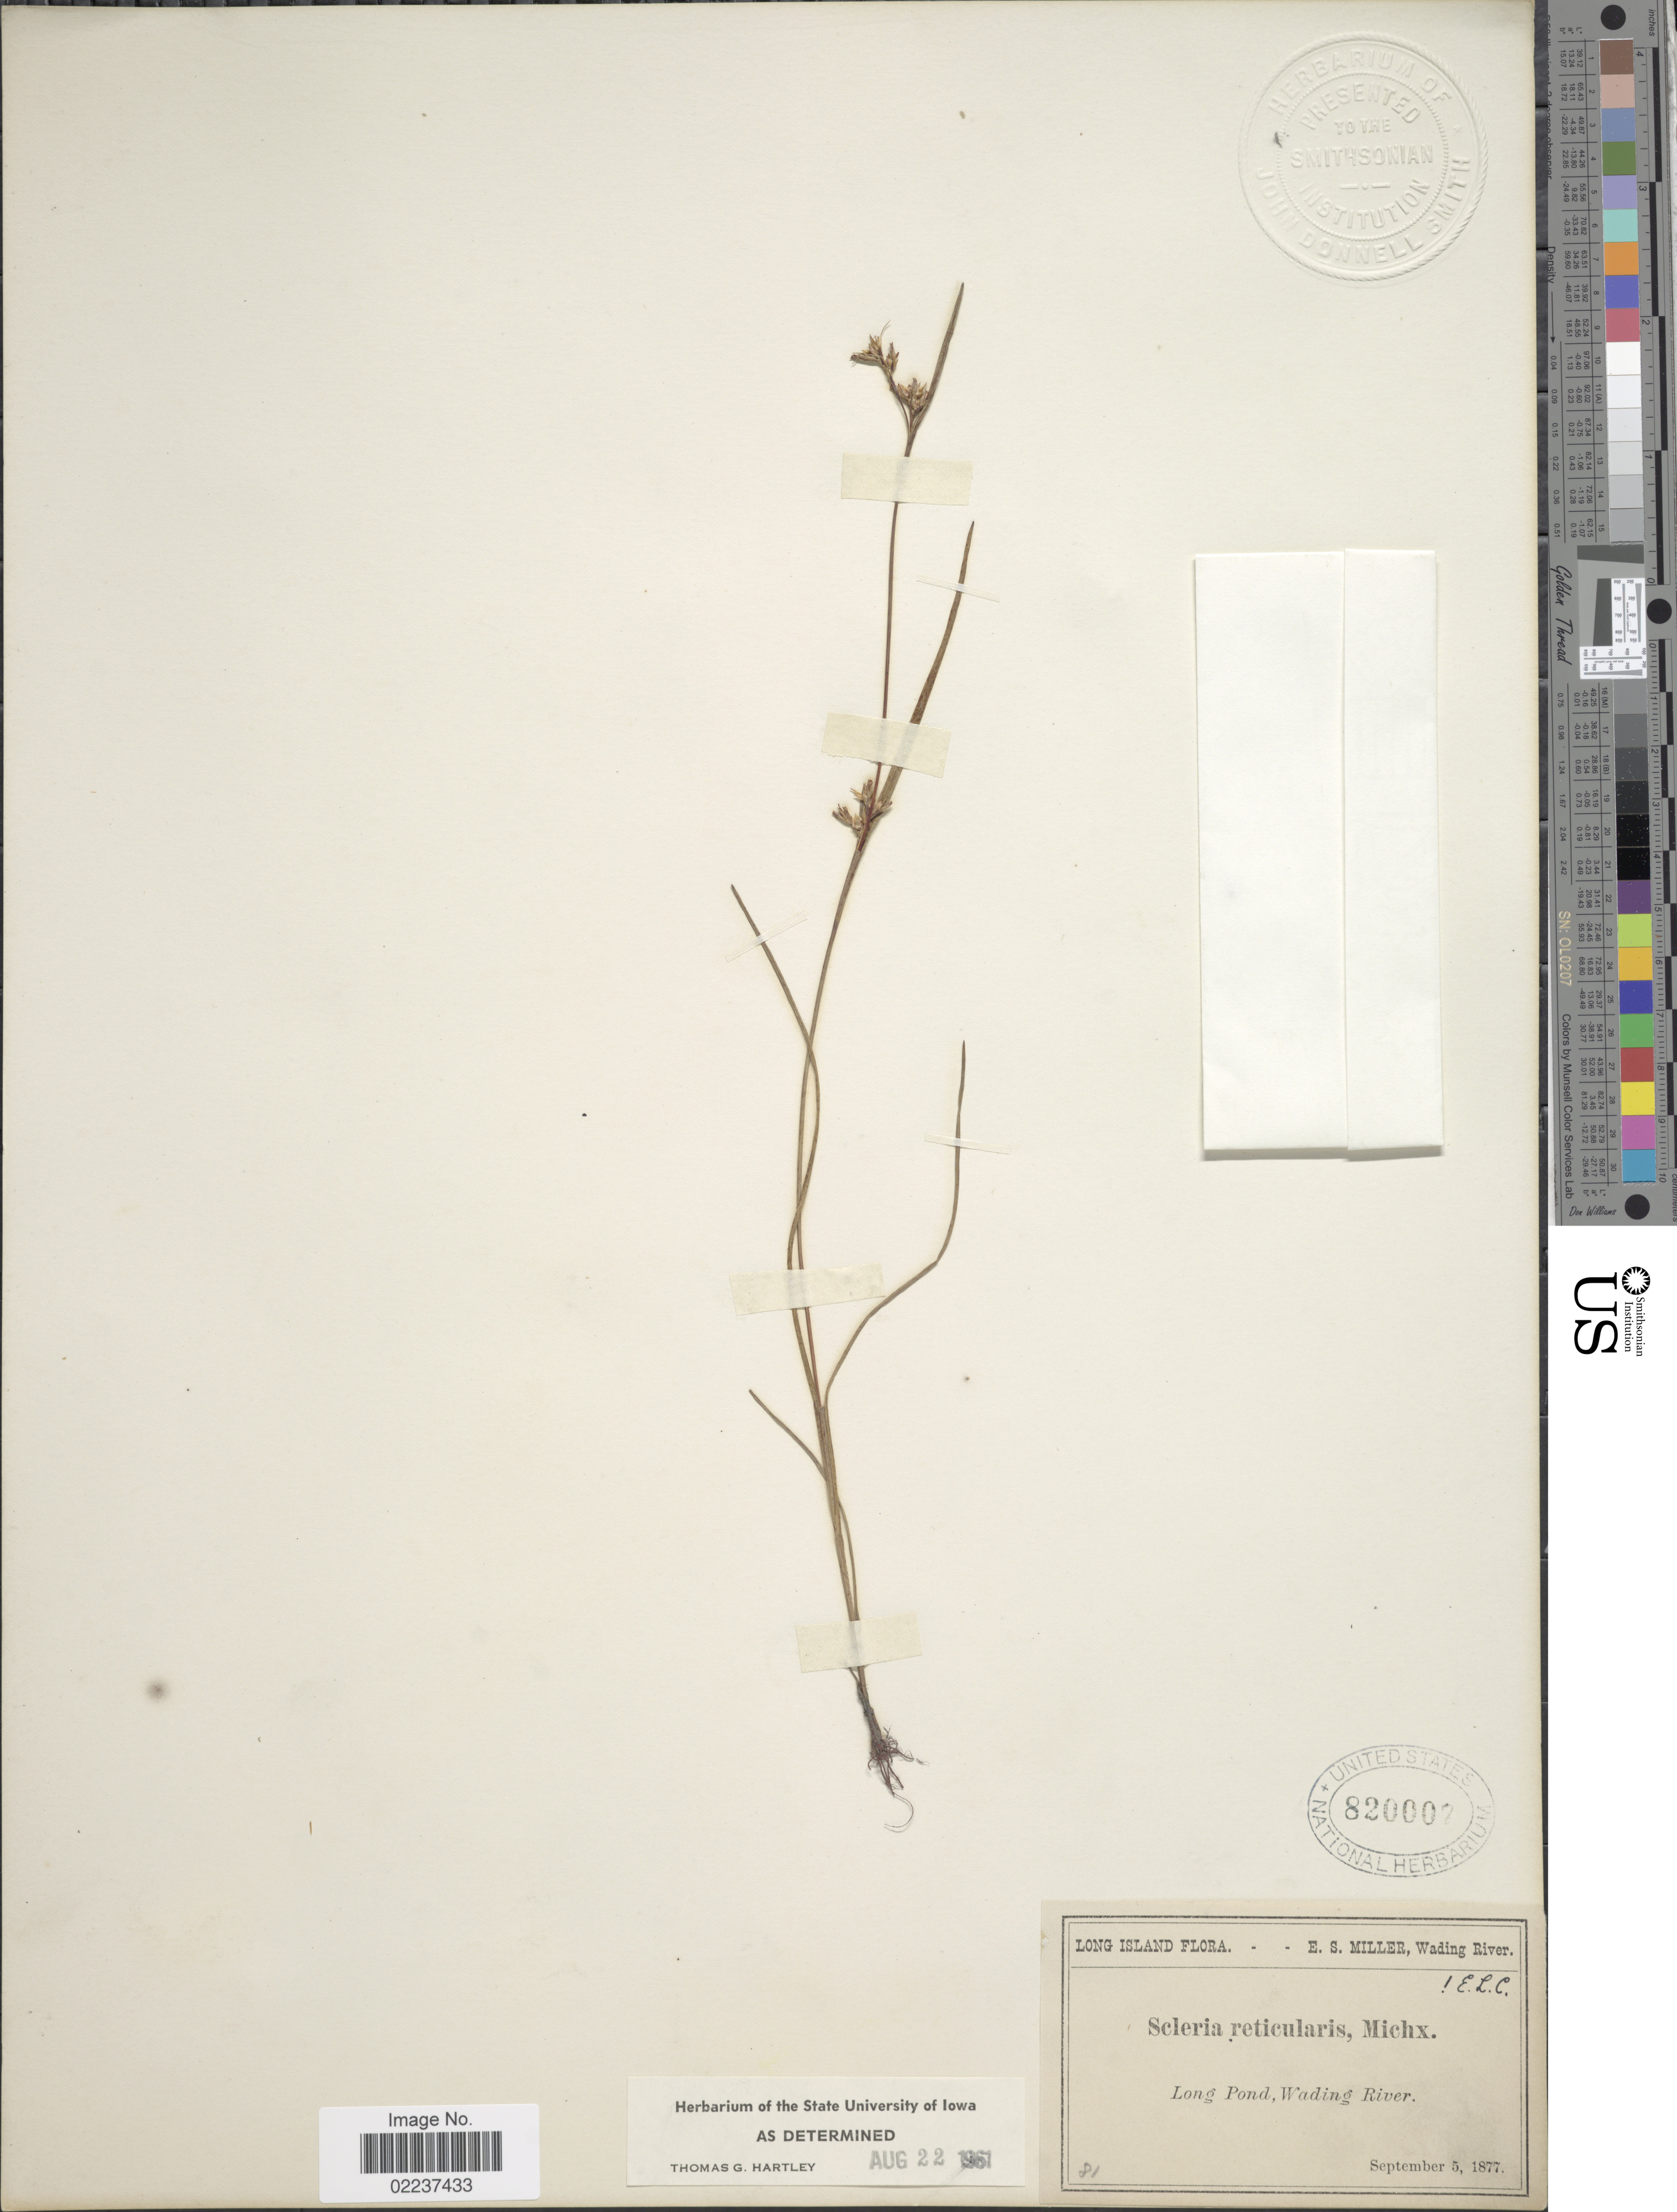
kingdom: Plantae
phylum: Tracheophyta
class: Liliopsida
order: Poales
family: Cyperaceae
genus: Scleria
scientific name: Scleria reticularis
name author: Michx.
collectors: E. S. Miller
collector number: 81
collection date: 1877-09-05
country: United States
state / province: New York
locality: Long Island, Long Pond, Wading River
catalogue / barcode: US 820007